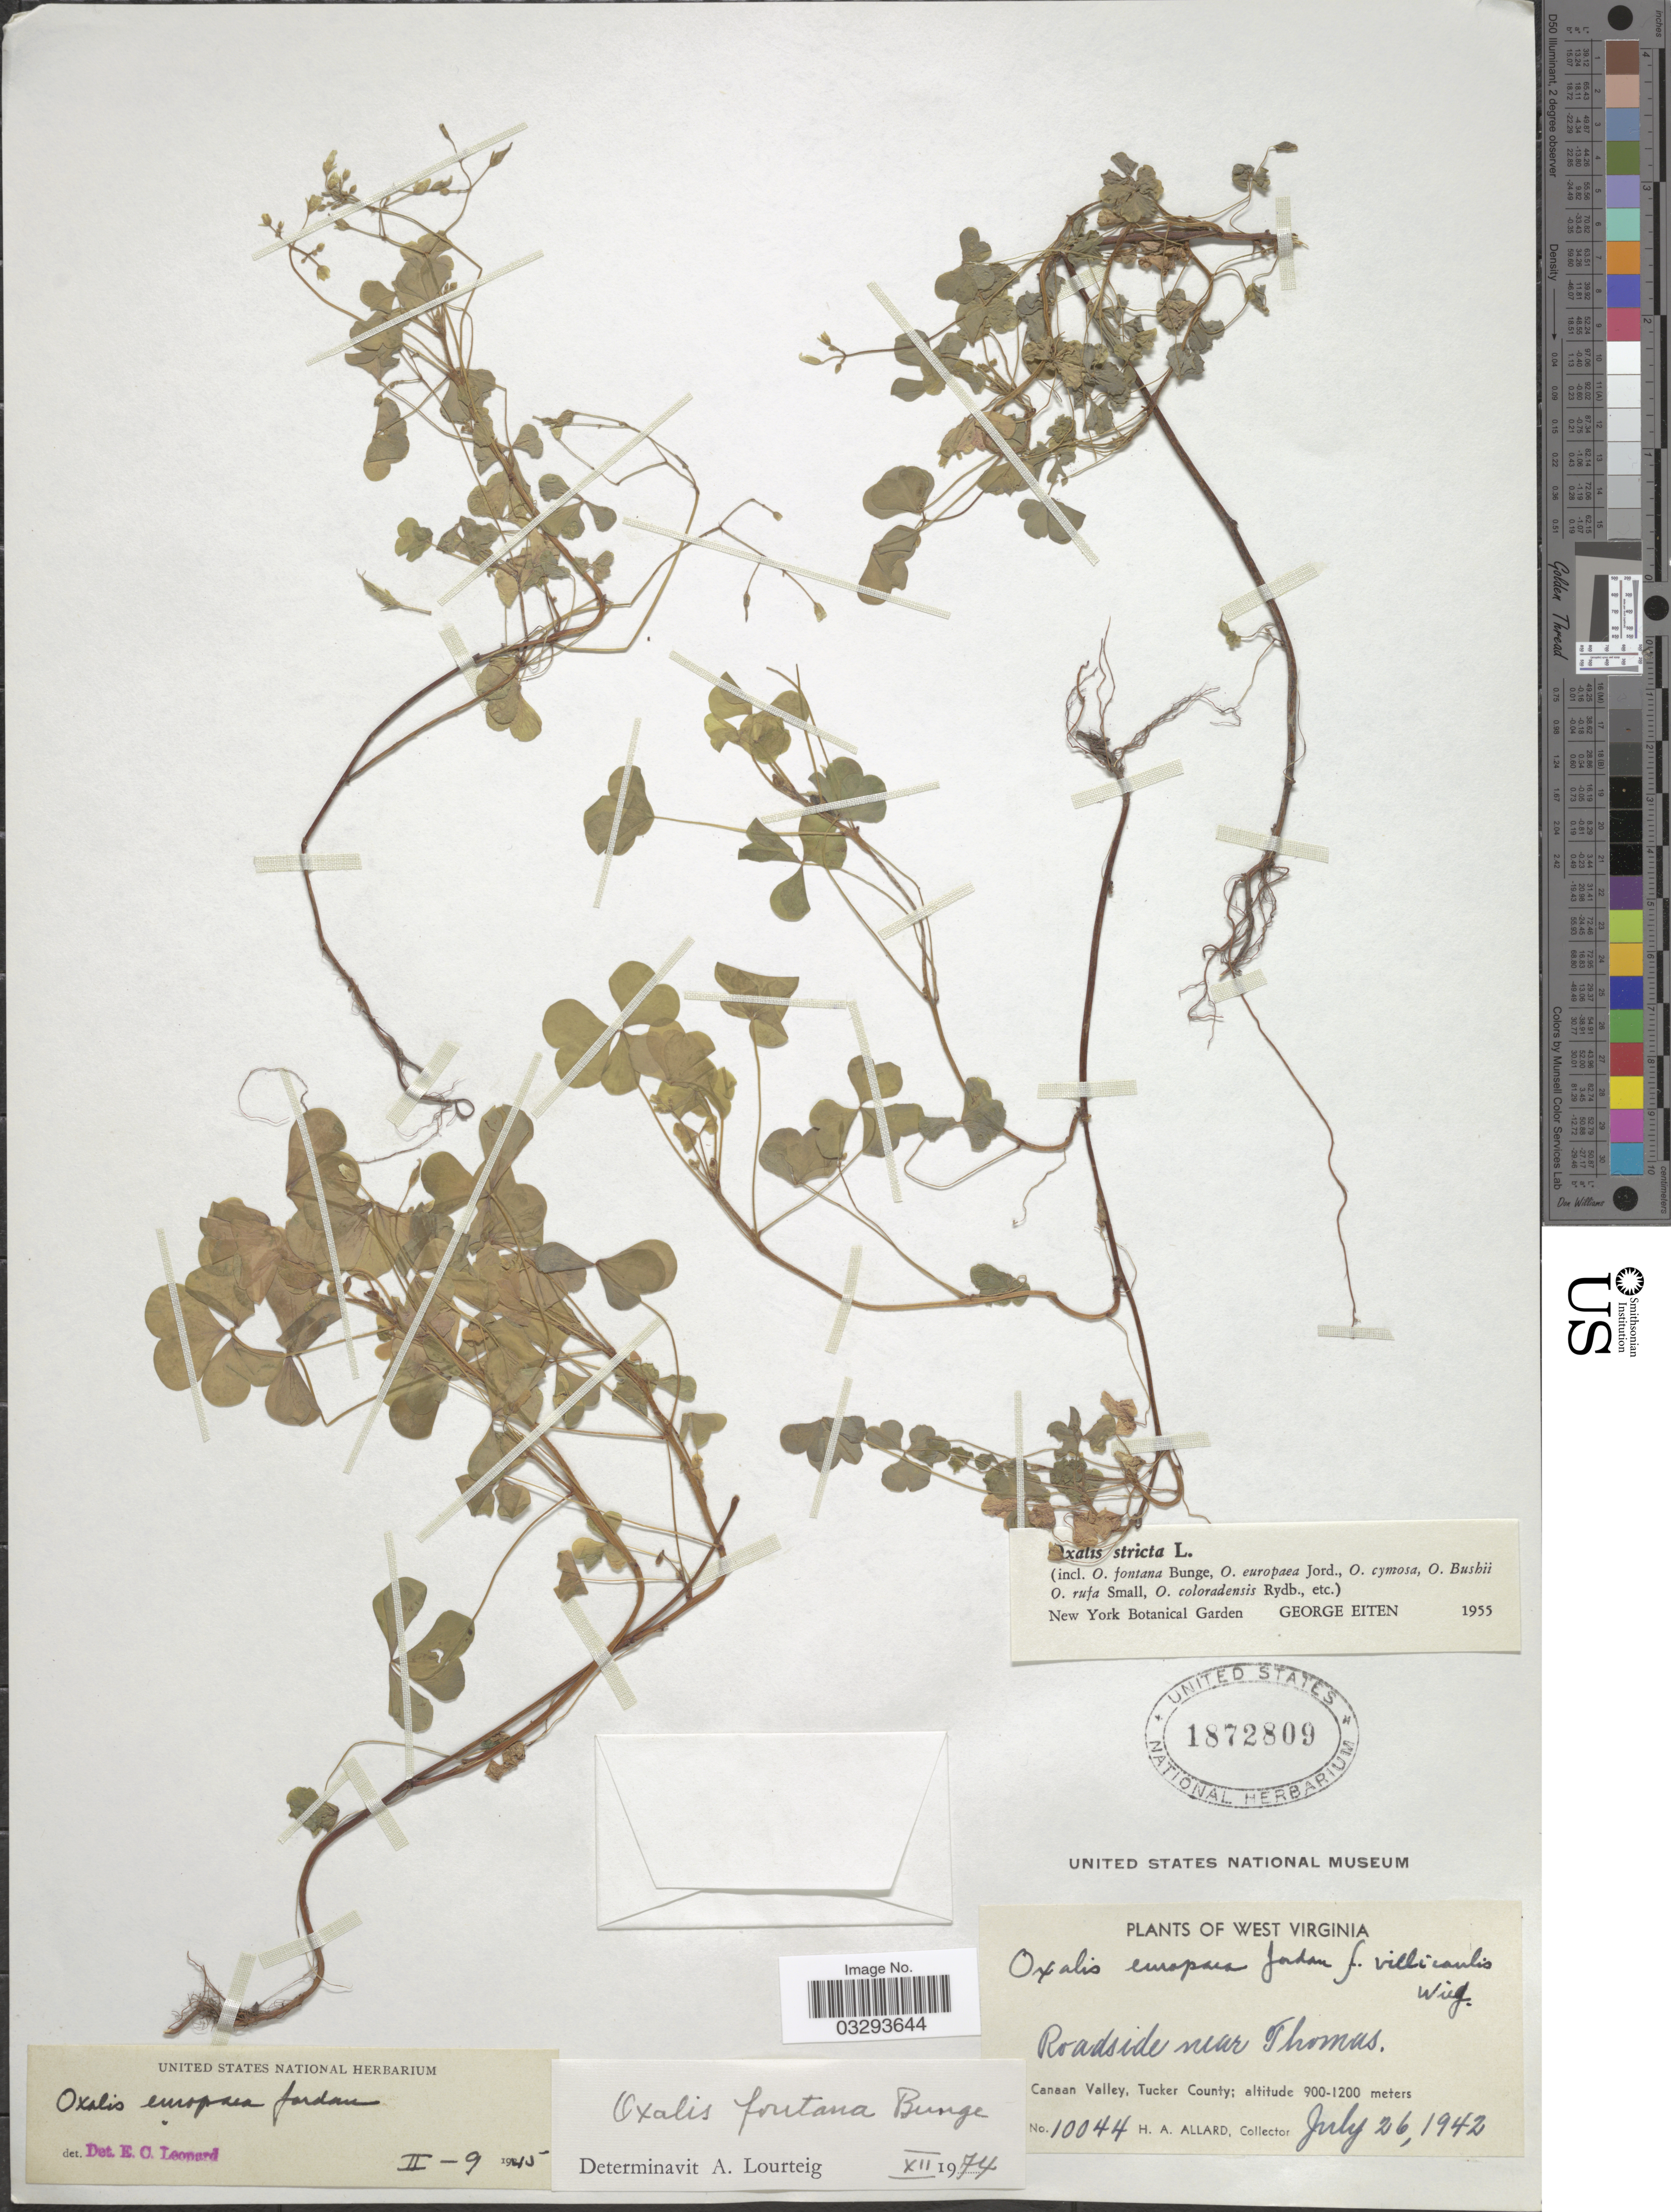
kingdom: Plantae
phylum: Tracheophyta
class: Magnoliopsida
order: Oxalidales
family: Oxalidaceae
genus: Oxalis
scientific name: Oxalis fontana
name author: Bunge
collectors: H. A. Allard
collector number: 10044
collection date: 1942-07-26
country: United States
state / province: West Virginia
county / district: Tucker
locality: Roadside near Thomas. Canaan Valley, Tucker County.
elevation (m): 900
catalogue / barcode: US 1872809